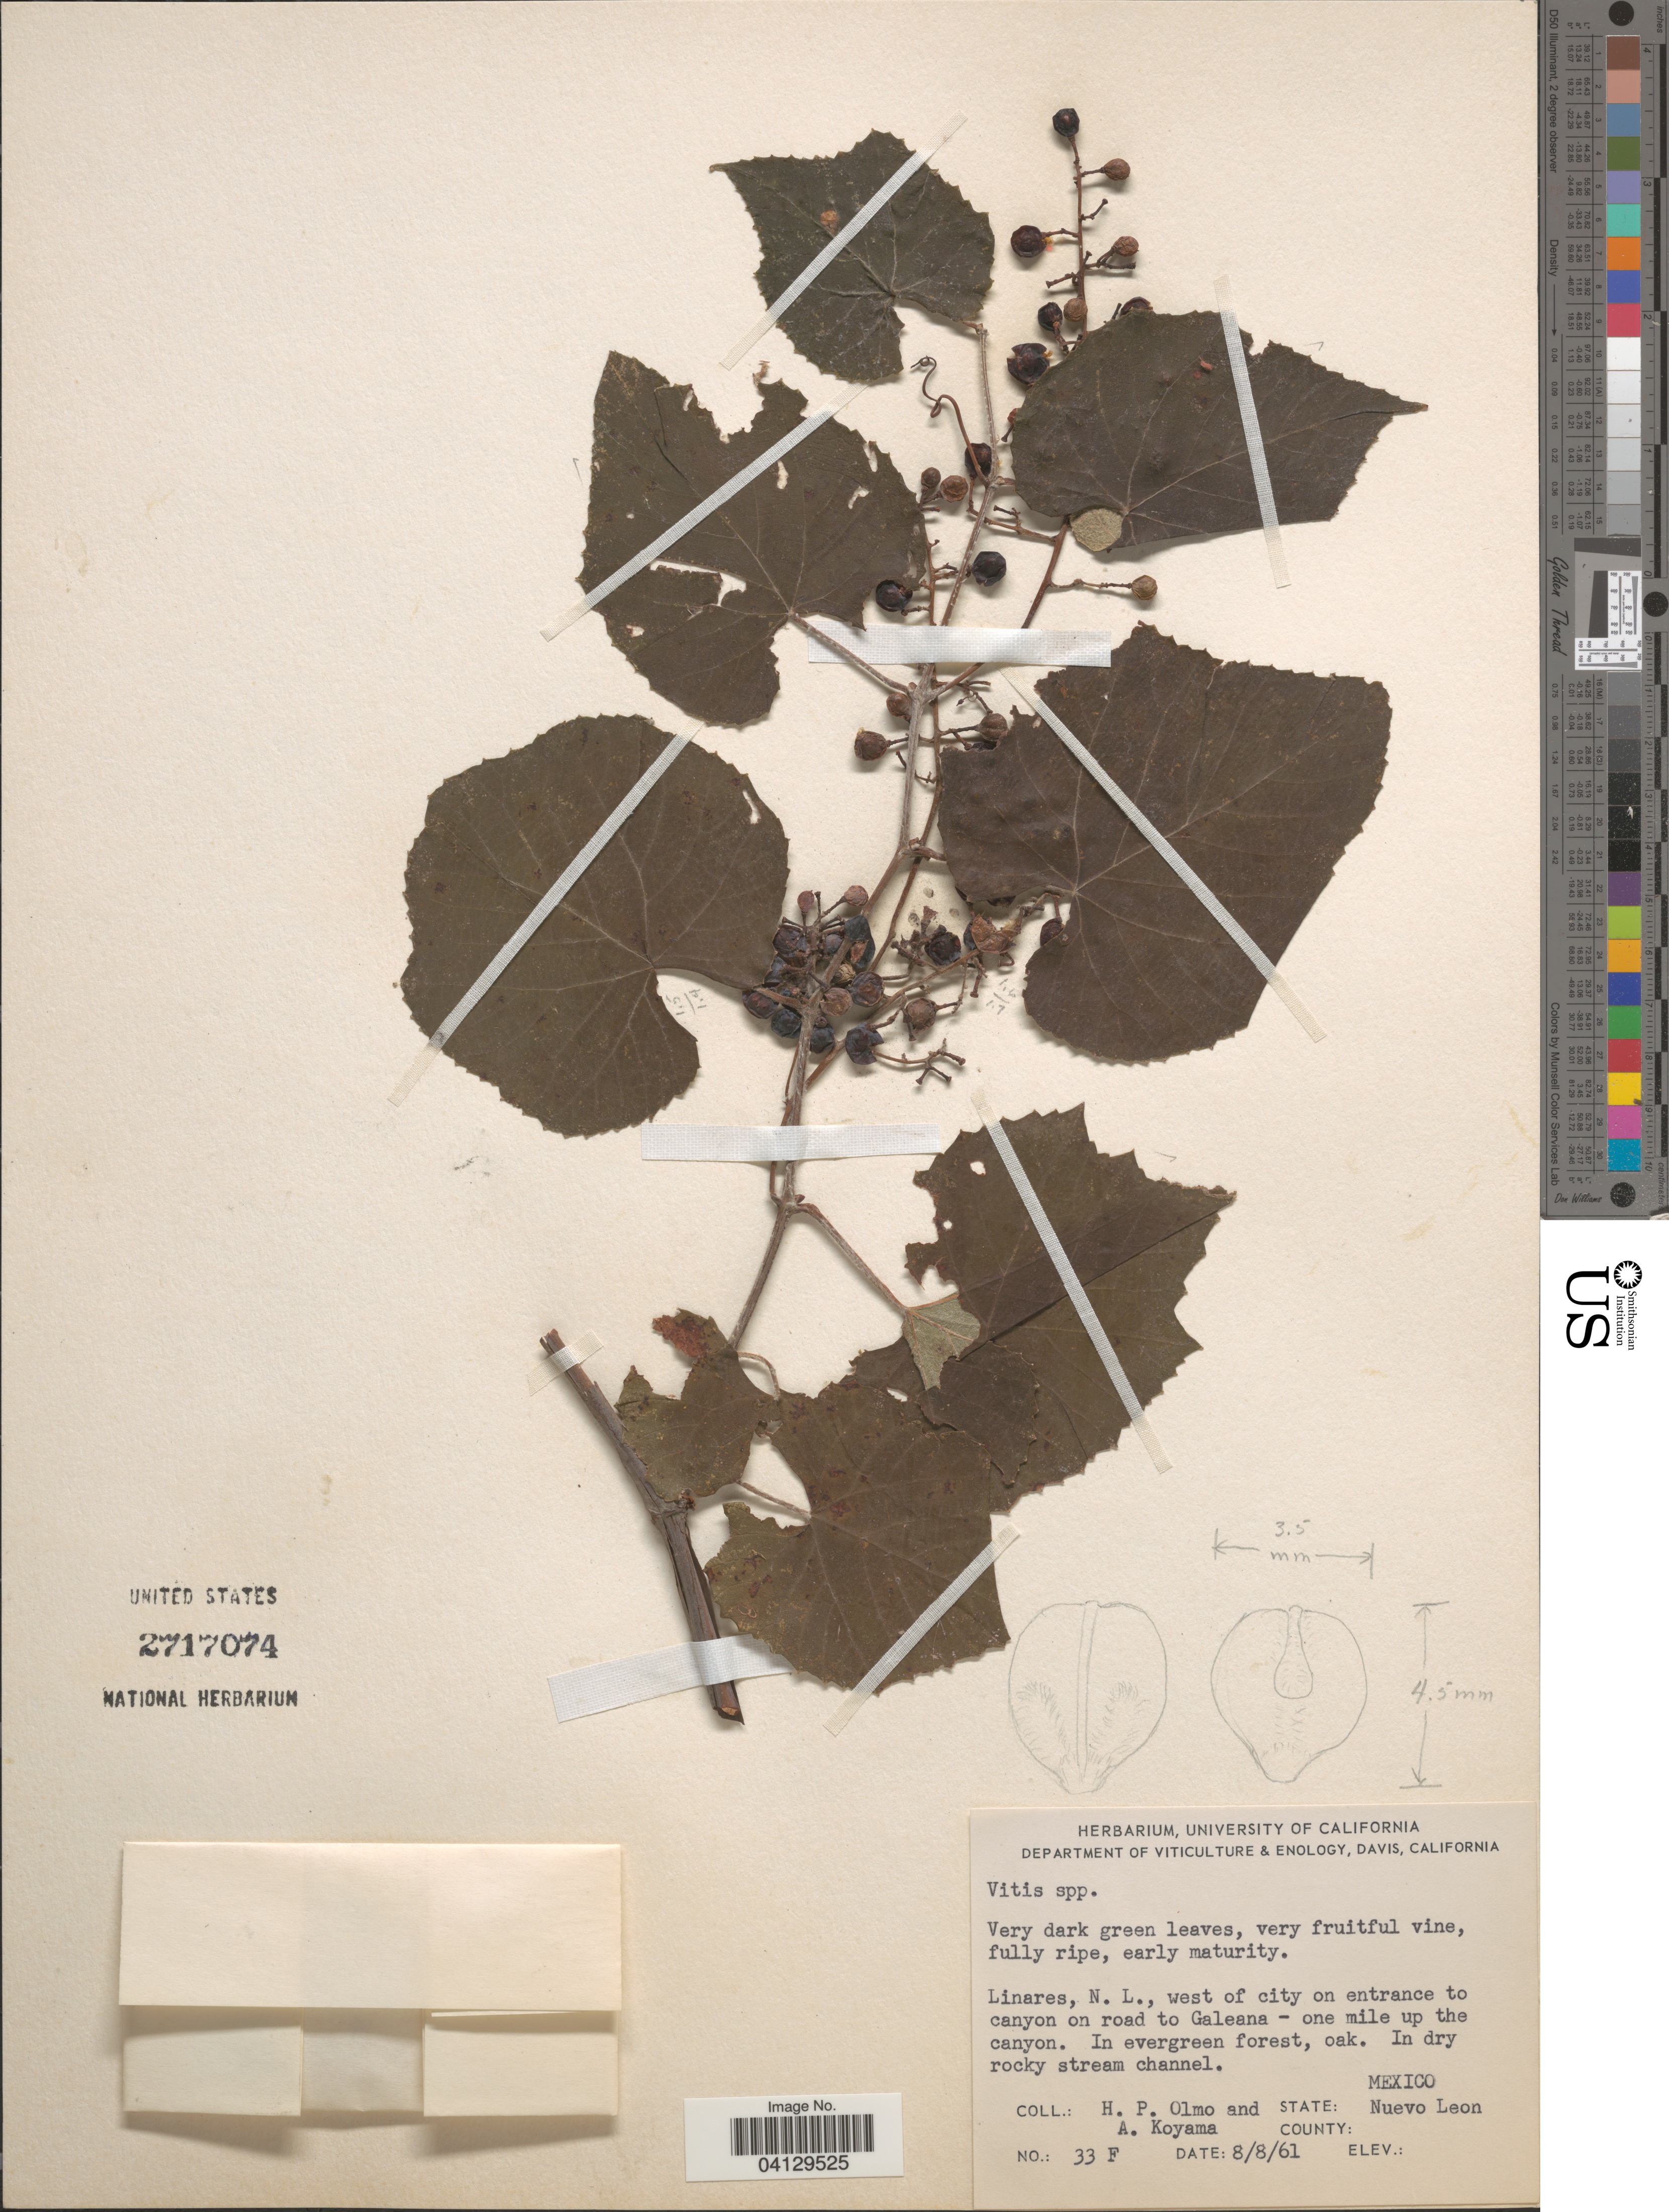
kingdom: Plantae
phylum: Tracheophyta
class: Magnoliopsida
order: Vitales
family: Vitaceae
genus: Vitis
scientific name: Vitis sp.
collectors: H. Olmo & A. Koyama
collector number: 33F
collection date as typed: Transcribed d/m/y: 8/8/61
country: Mexico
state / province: Nuevo León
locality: Linares, west of city on entrance to canyon on road to Galeana - one mile up the canyon.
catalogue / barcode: US 2717074